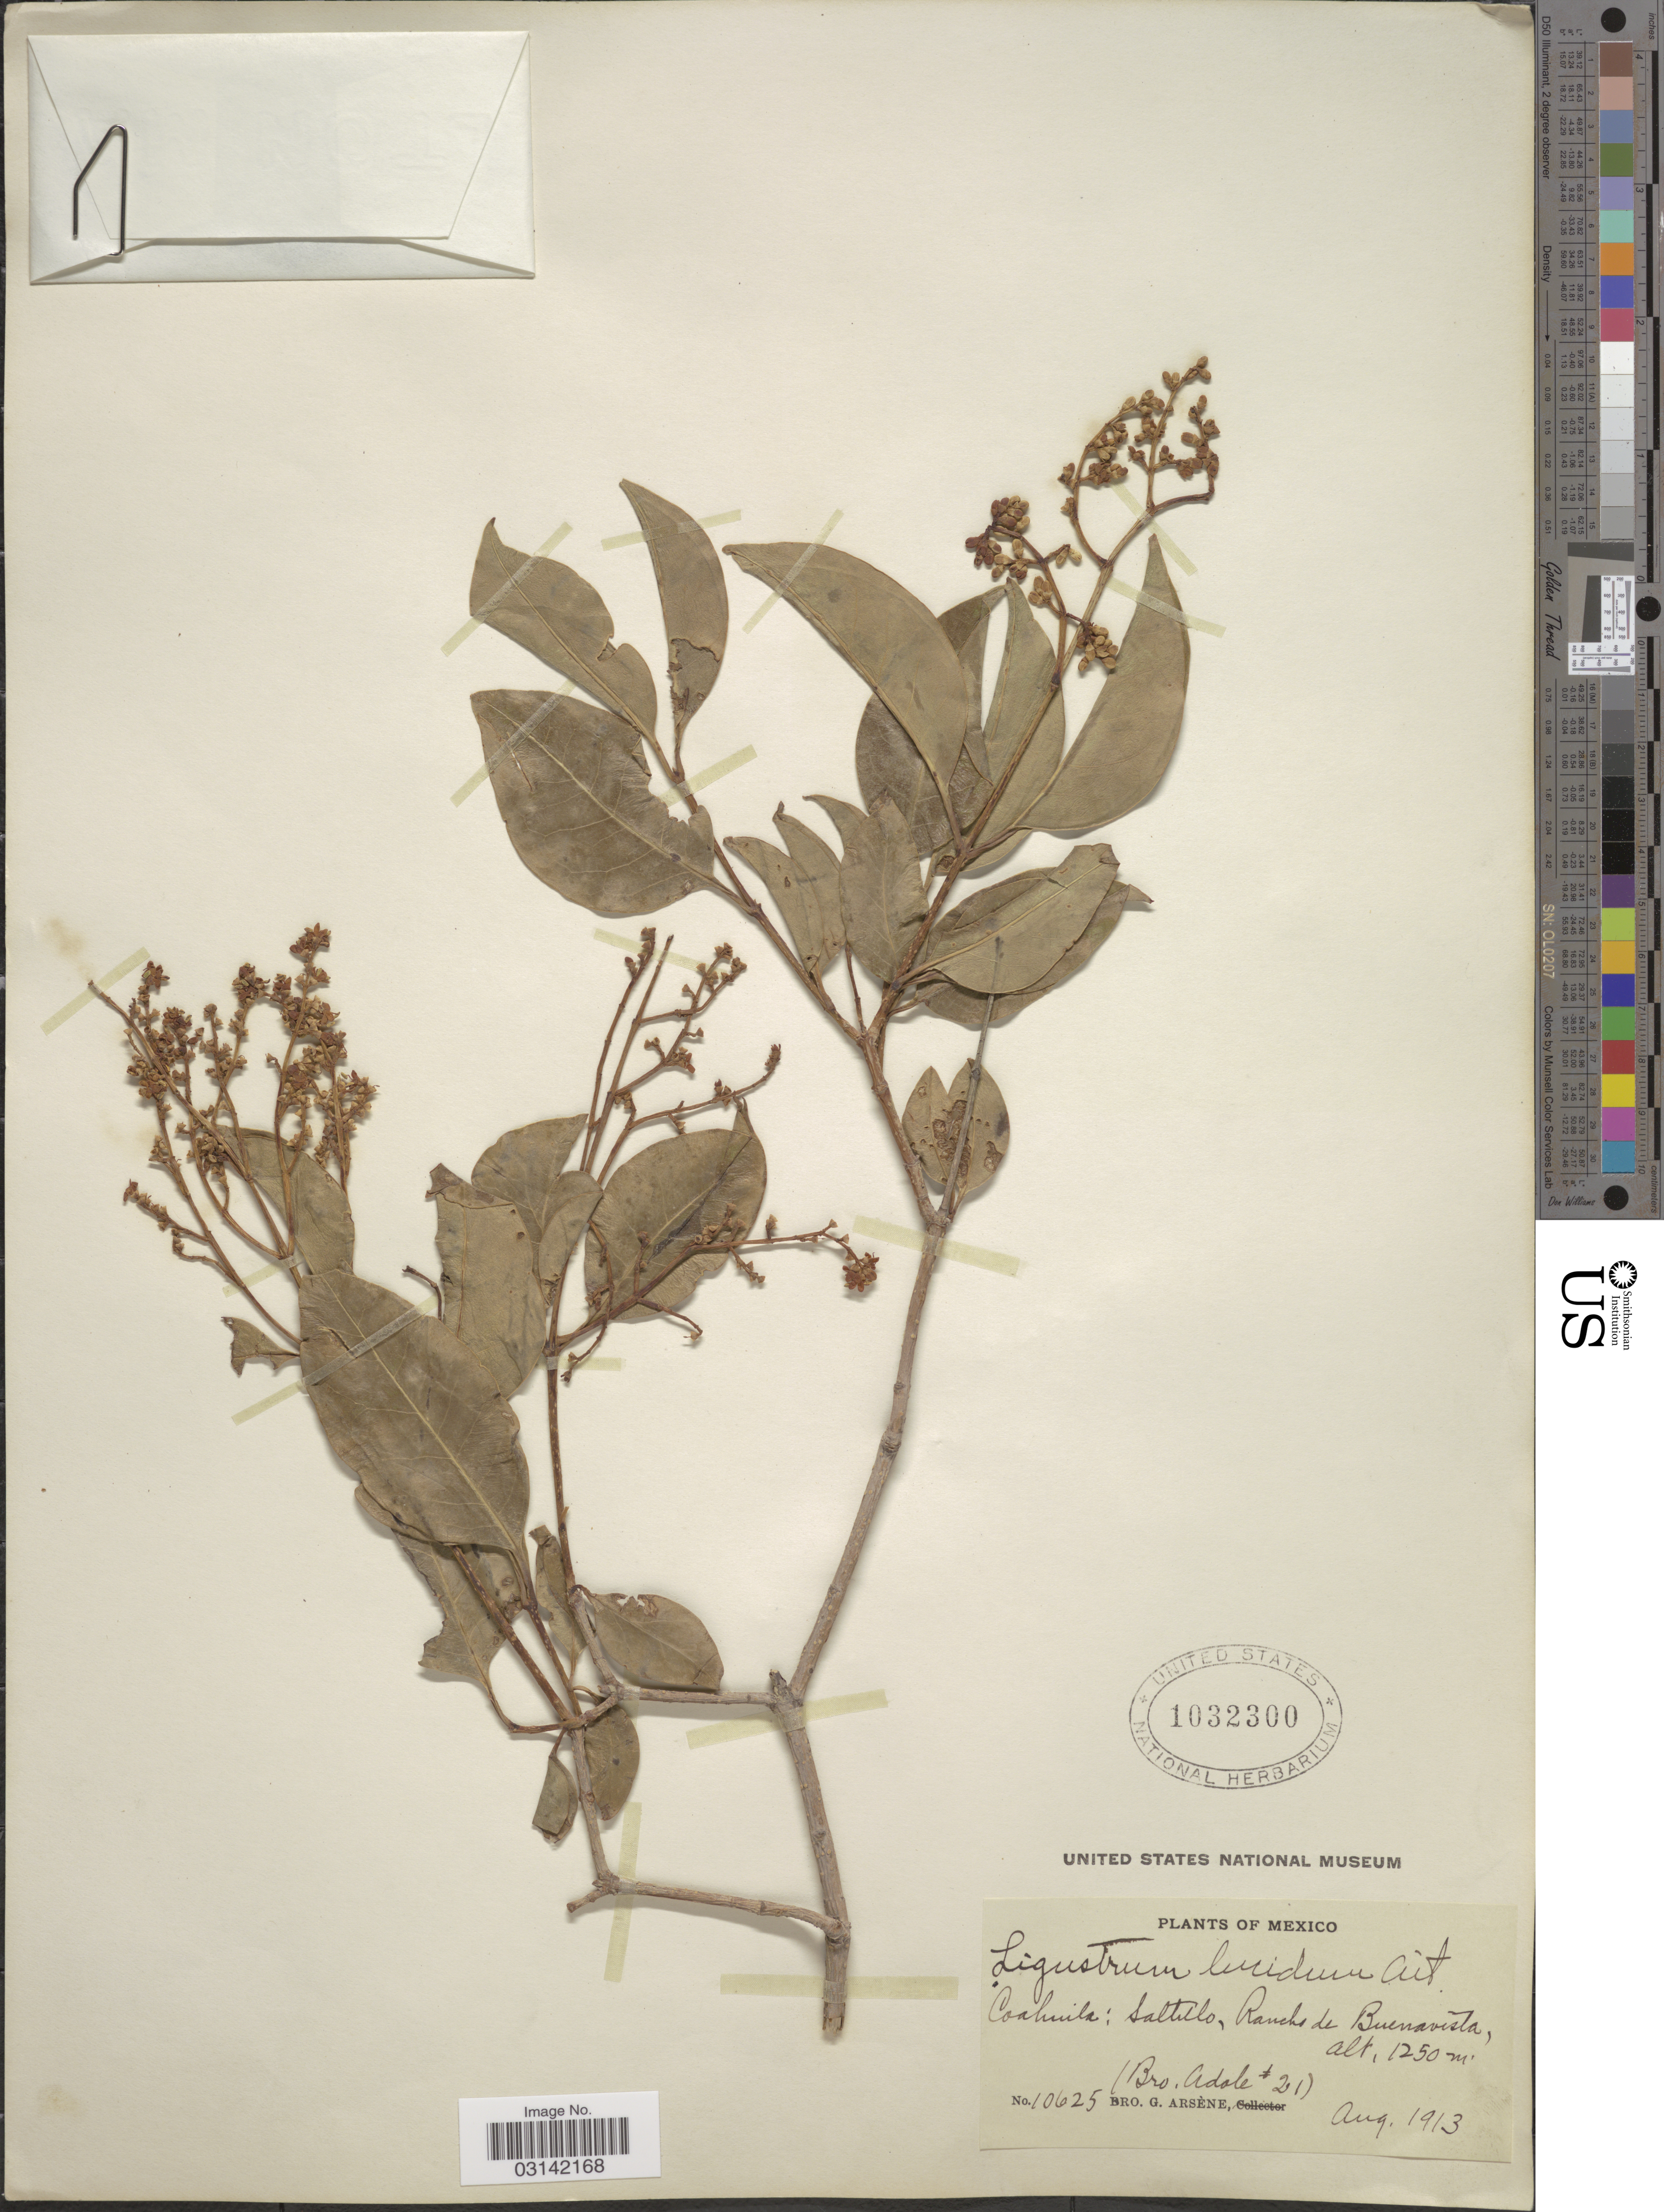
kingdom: Plantae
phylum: Tracheophyta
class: Magnoliopsida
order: Lamiales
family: Oleaceae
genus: Ligustrum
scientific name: Ligustrum lucidum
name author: W.T. Aiton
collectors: Bro. G. Arsène & Bro. Adole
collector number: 10625/21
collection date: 1913-08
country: Mexico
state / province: Coahuila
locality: Saltillo, Rancho de Buenavista.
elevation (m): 1250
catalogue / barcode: US 1032300